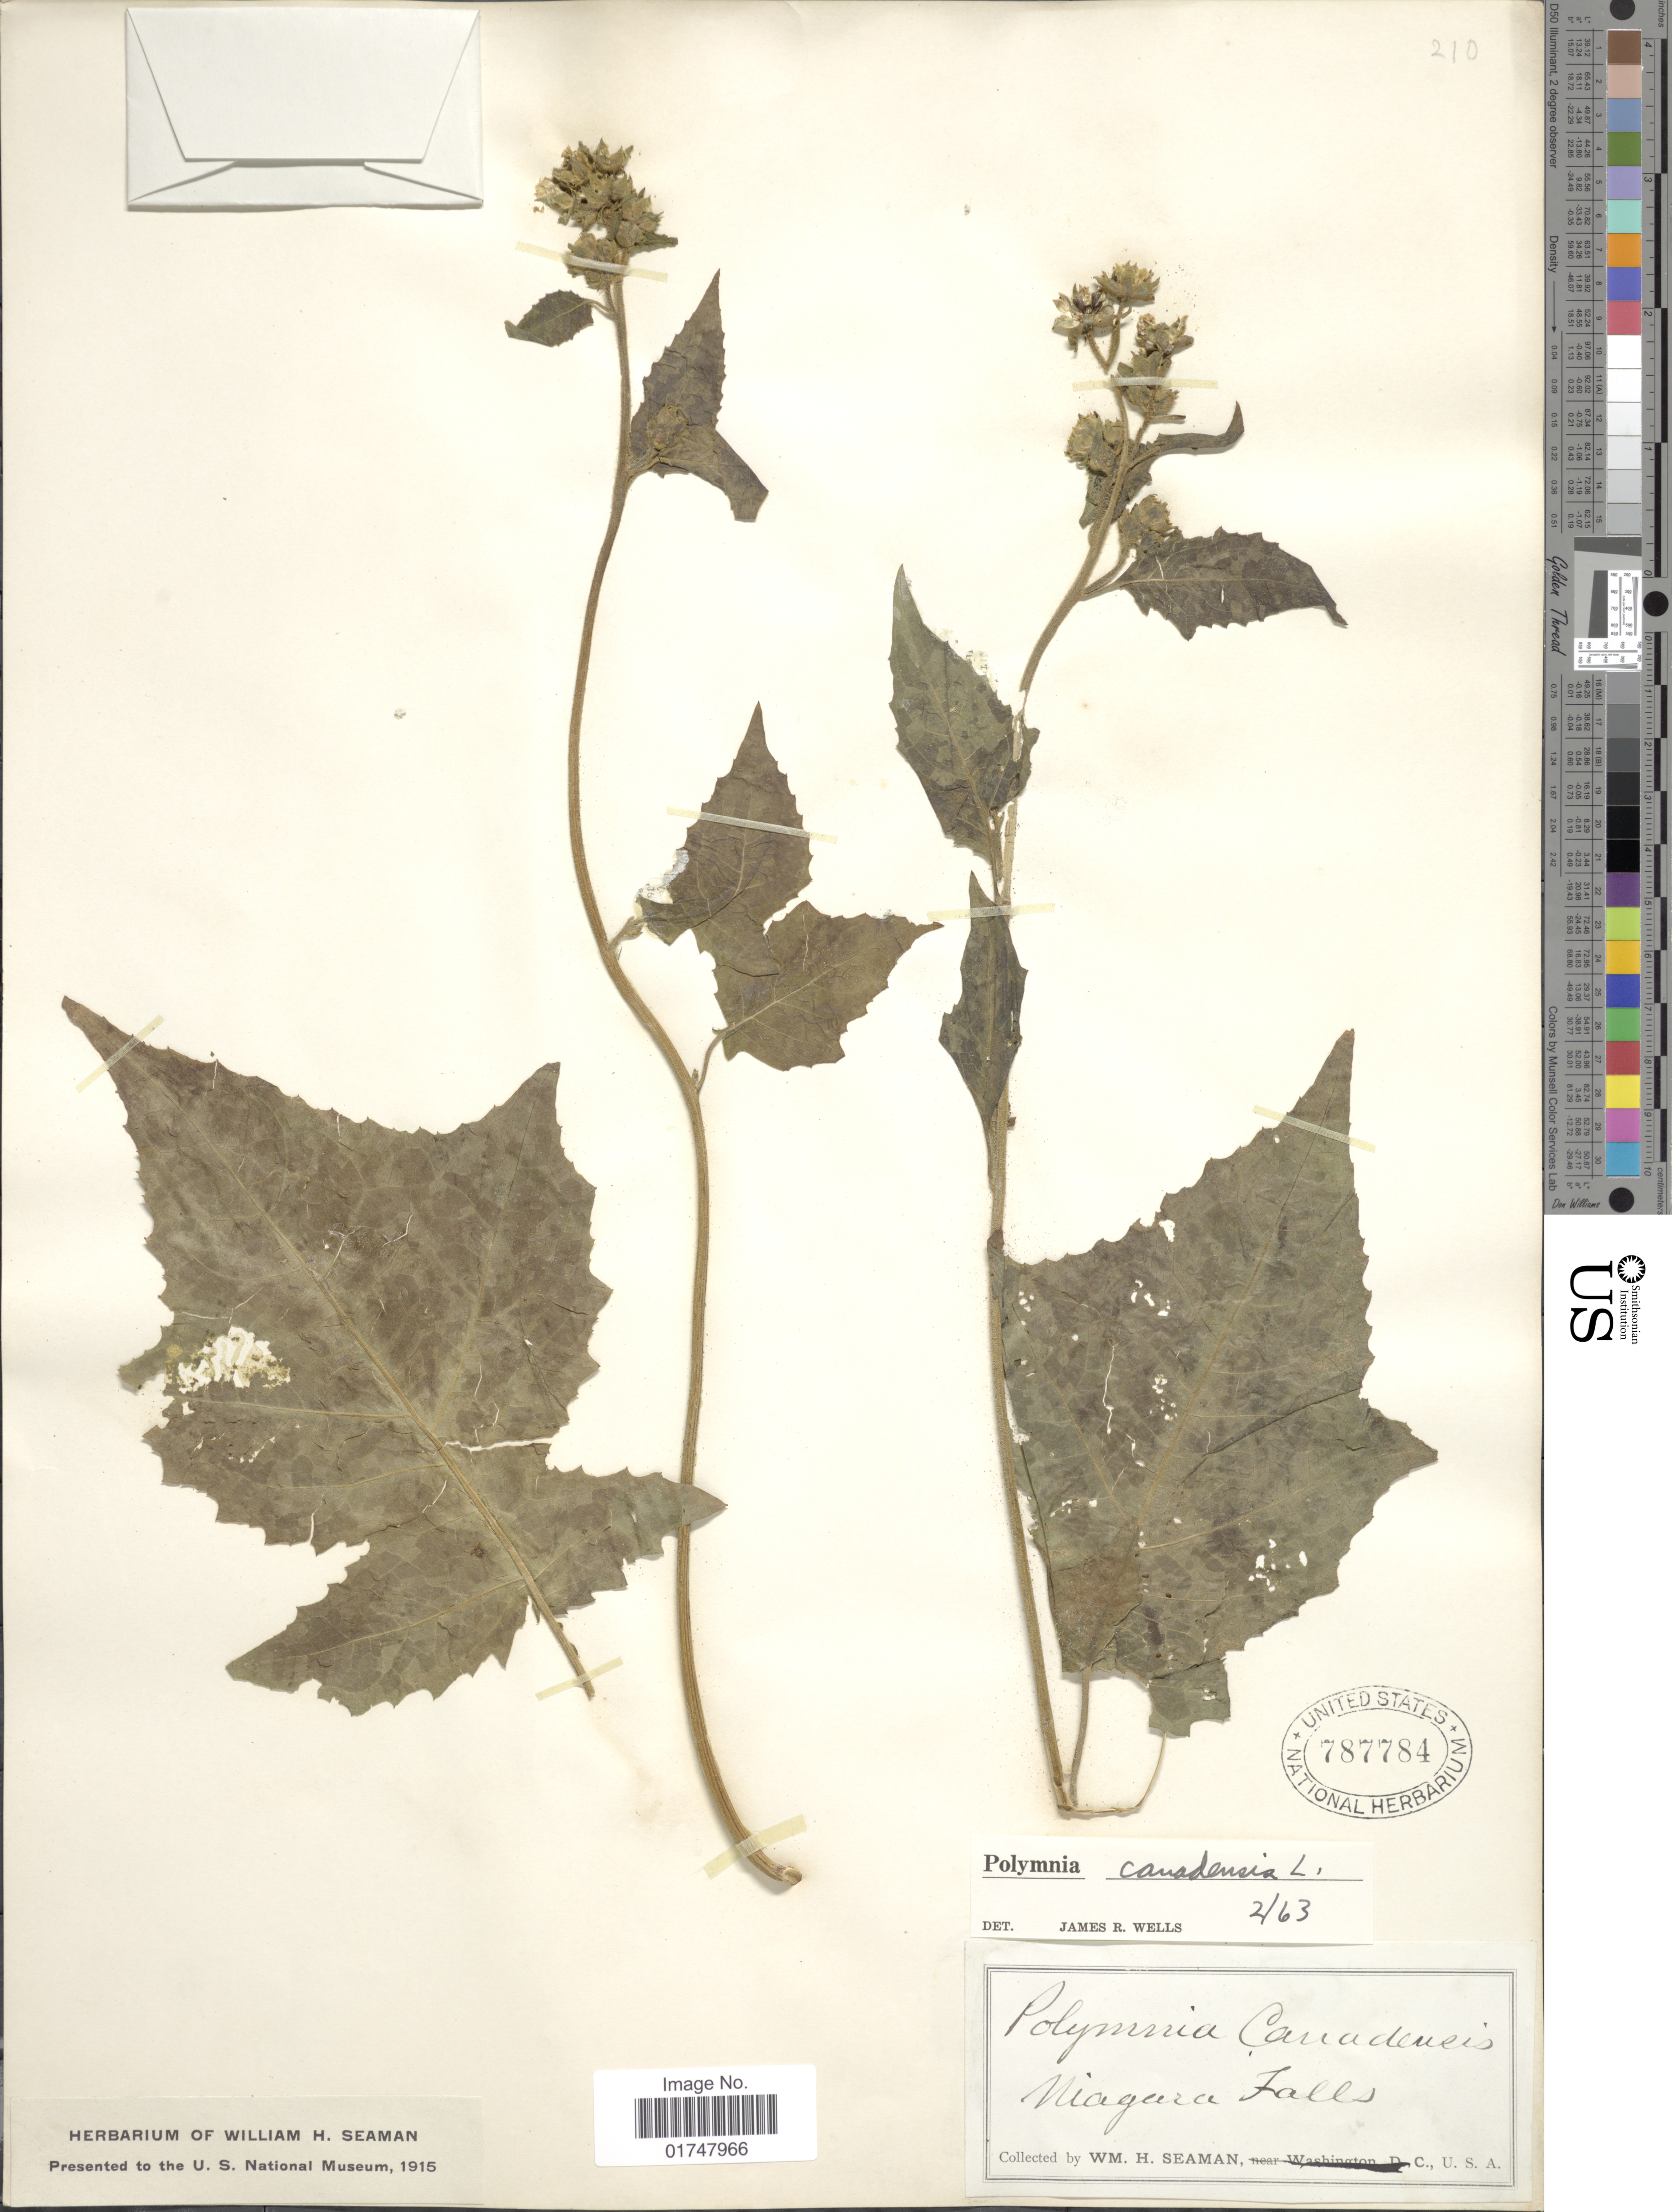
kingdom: Plantae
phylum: Tracheophyta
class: Magnoliopsida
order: Asterales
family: Asteraceae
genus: Polymnia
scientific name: Polymnia canadensis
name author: L.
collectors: W. Seaman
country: United States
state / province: New York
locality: Niagara Falls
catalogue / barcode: US 787784